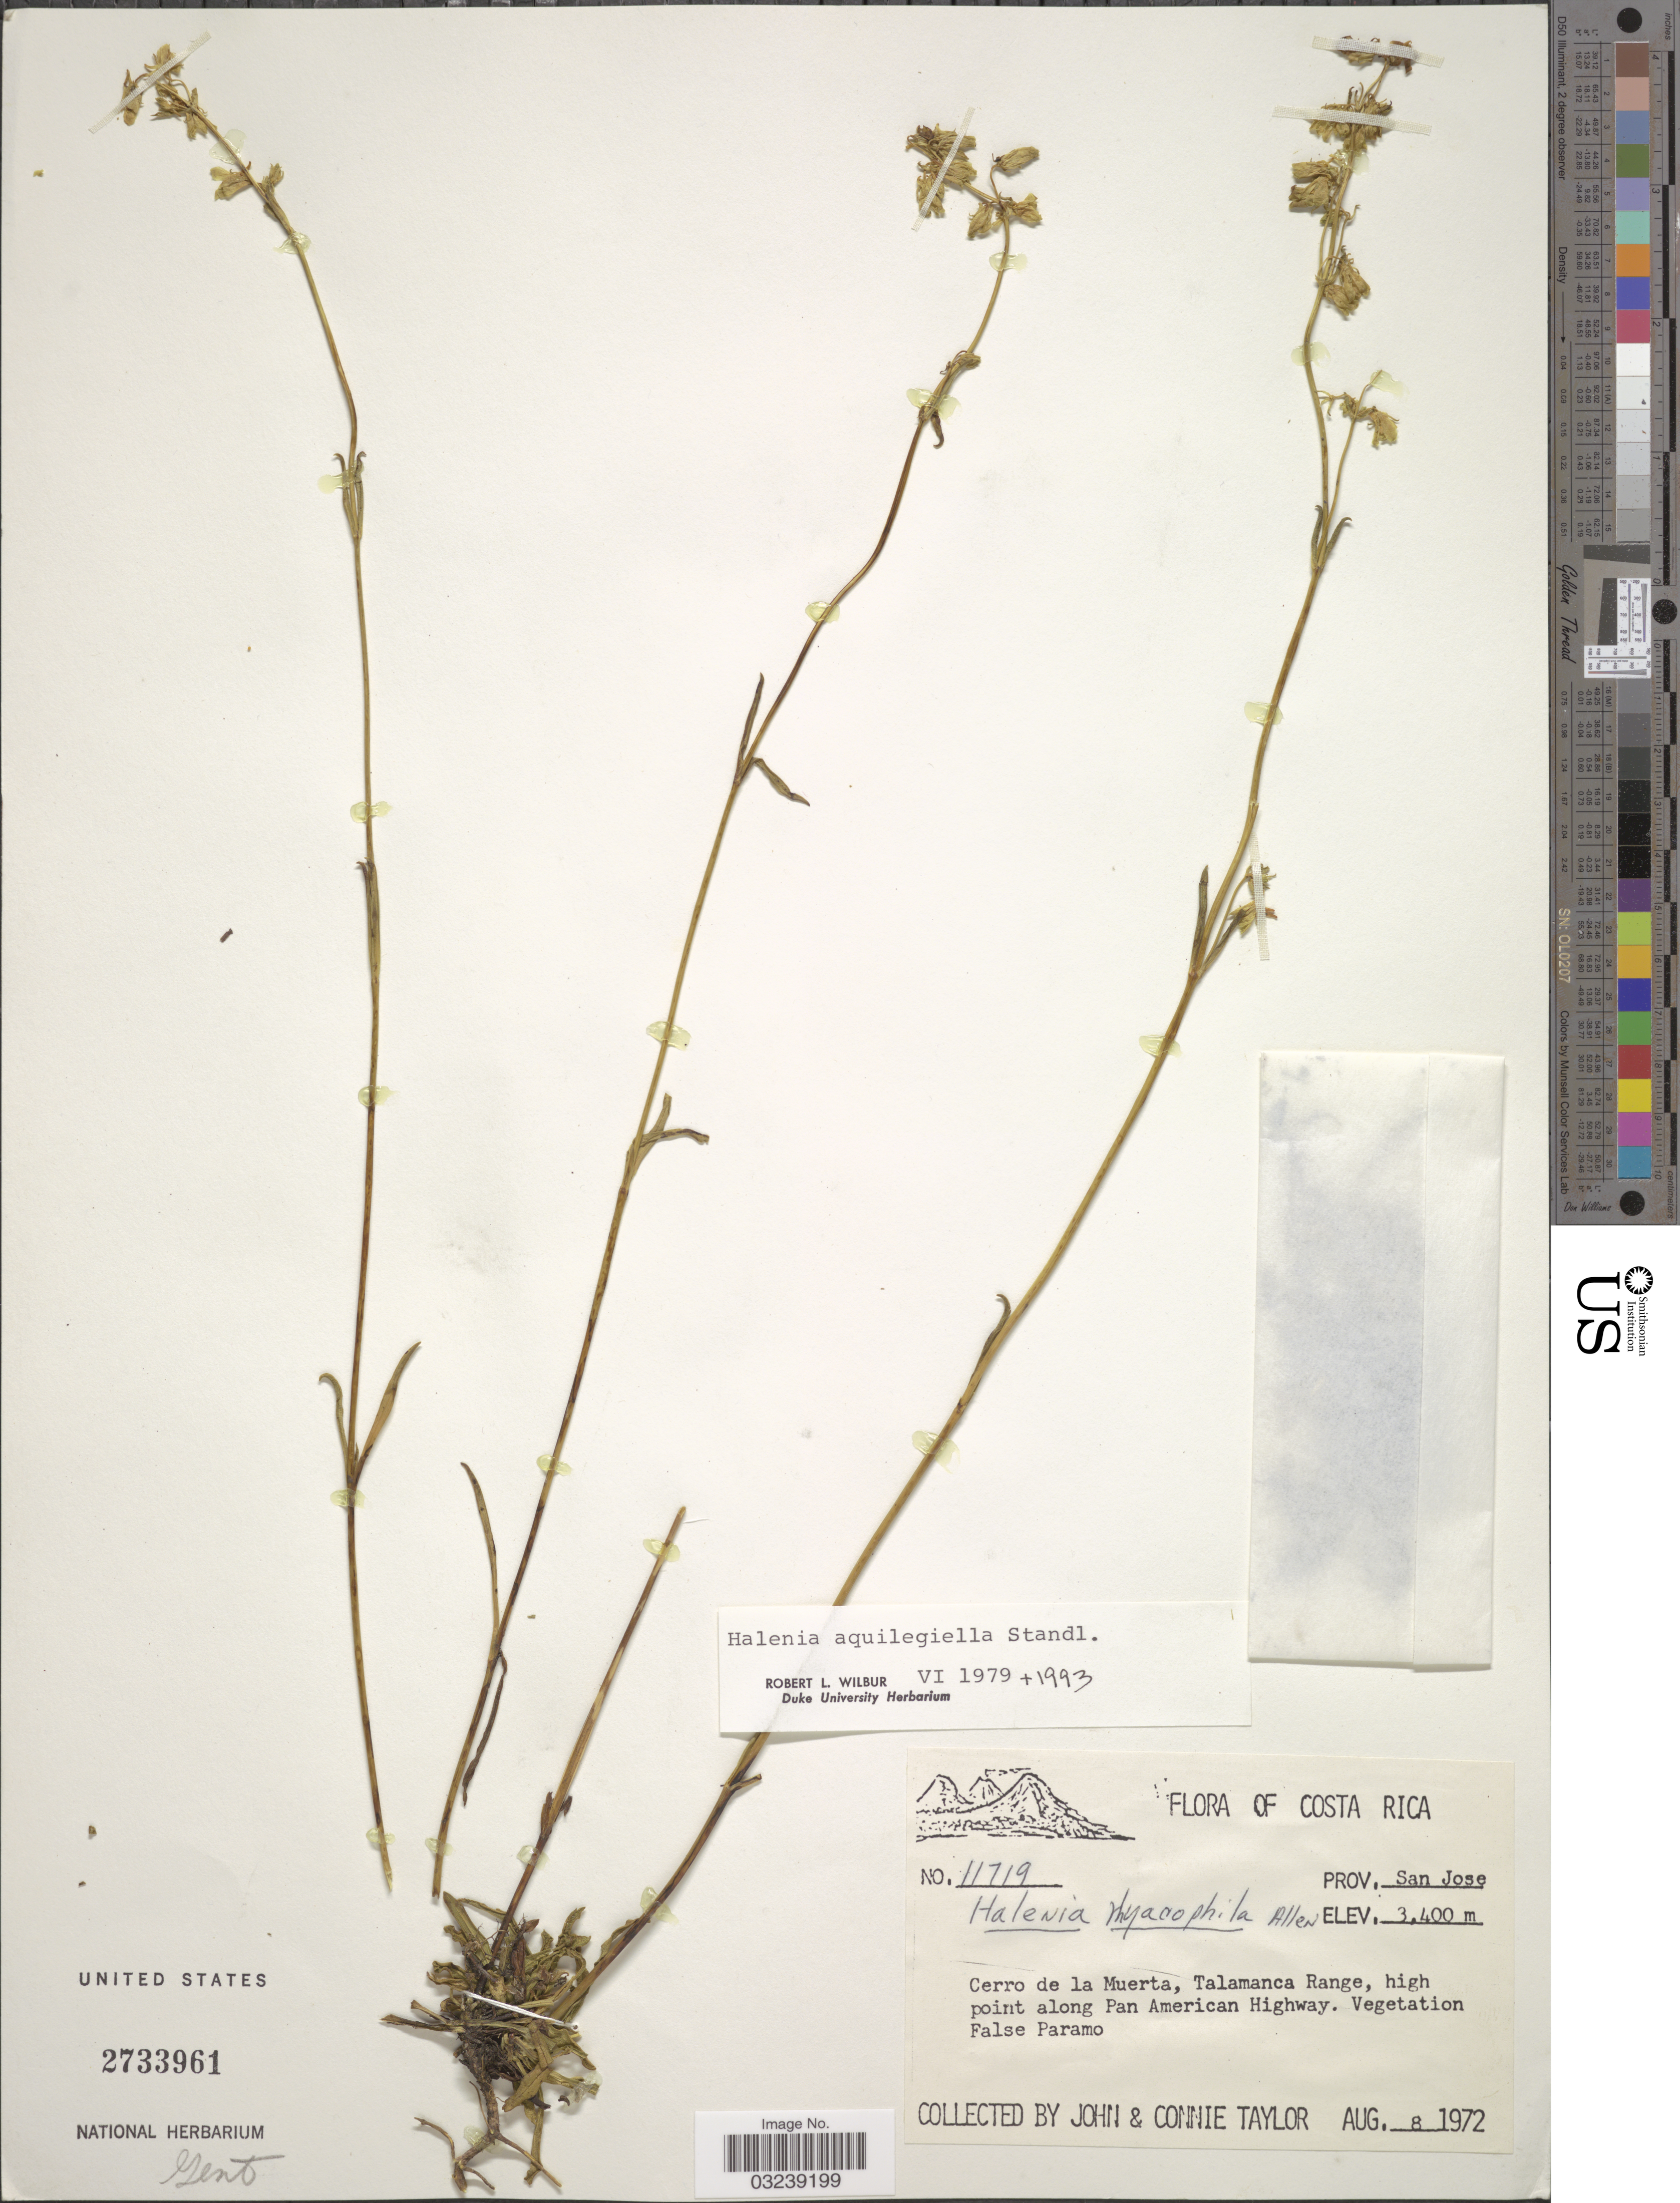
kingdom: Plantae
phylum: Tracheophyta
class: Magnoliopsida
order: Gentianales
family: Gentianaceae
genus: Halenia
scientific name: Halenia aquilegiella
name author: Standl.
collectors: J. Taylor & C. Taylor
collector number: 11719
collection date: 1972-08-08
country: Costa Rica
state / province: San José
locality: Prov. San Jose. Cerro de la Muerta, Talamanca Range, high point along Pan American Highway. Vegetation False Paramo.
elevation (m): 3400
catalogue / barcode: US 2733961